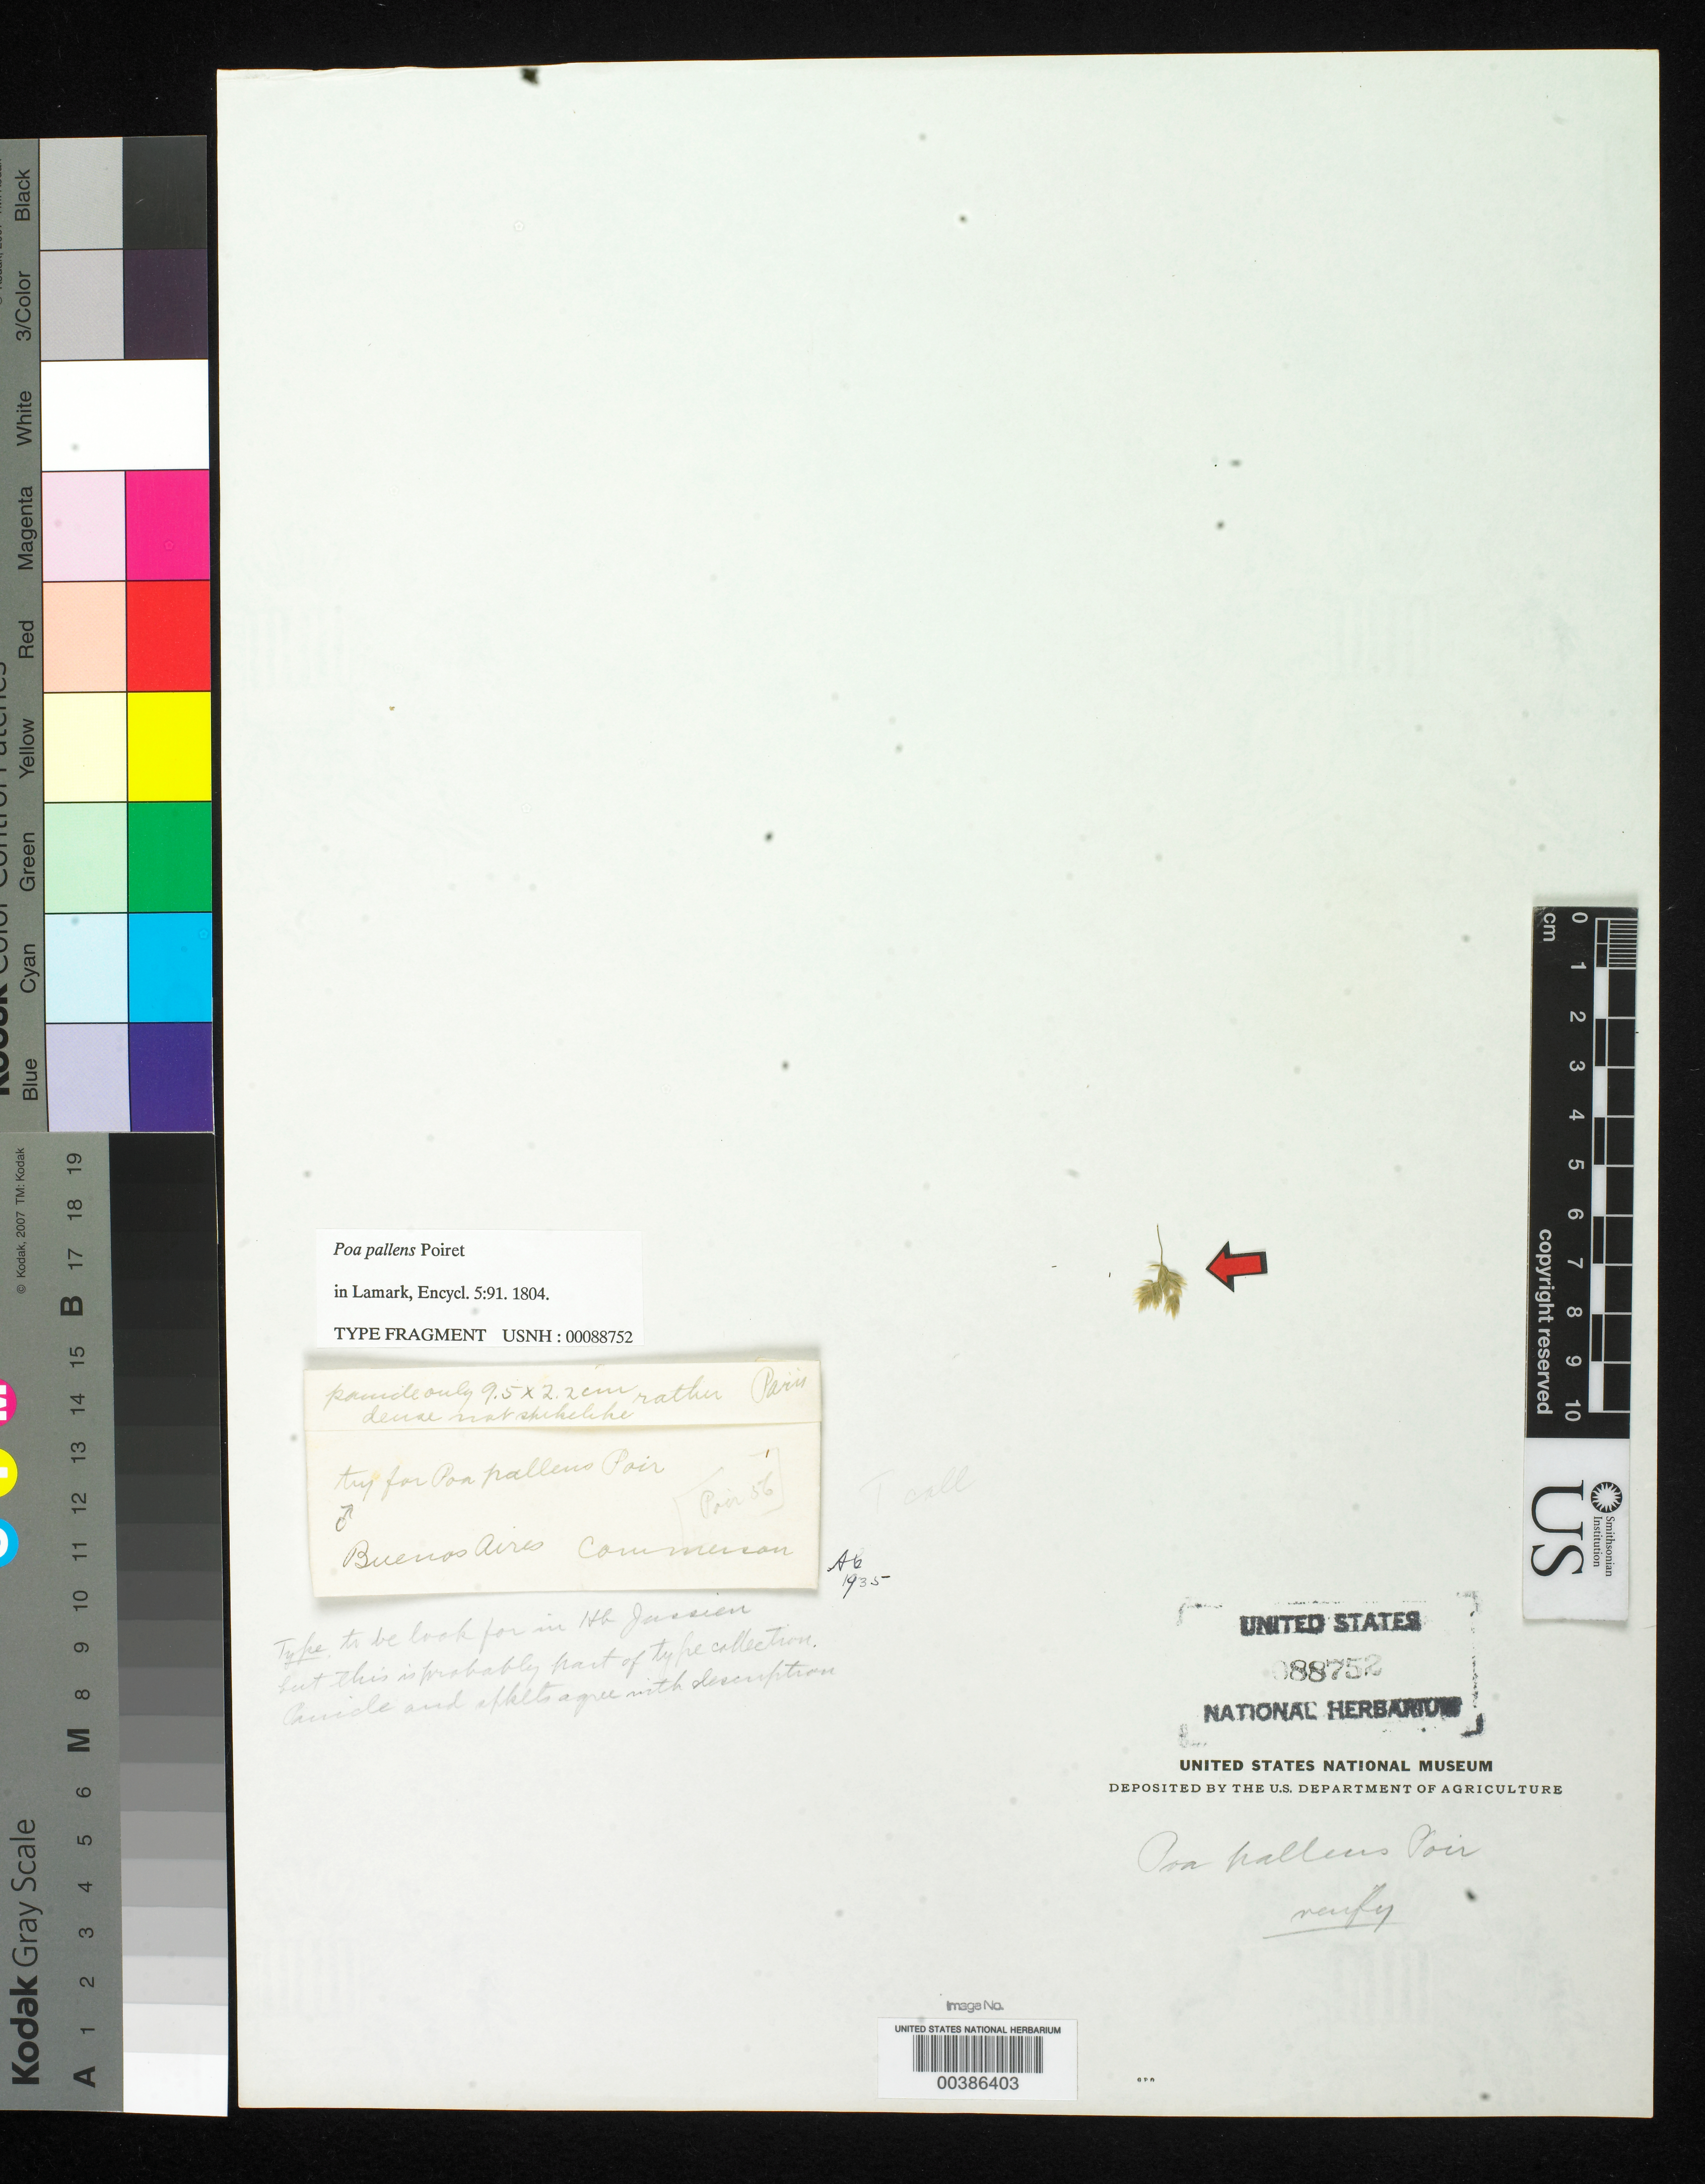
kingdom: Plantae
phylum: Tracheophyta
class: Liliopsida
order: Poales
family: Poaceae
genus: Poa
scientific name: Poa pallens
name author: Poir. in Lam.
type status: Type Fragment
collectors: P. Commerson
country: Argentina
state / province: Buenos Aires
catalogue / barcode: US 88752